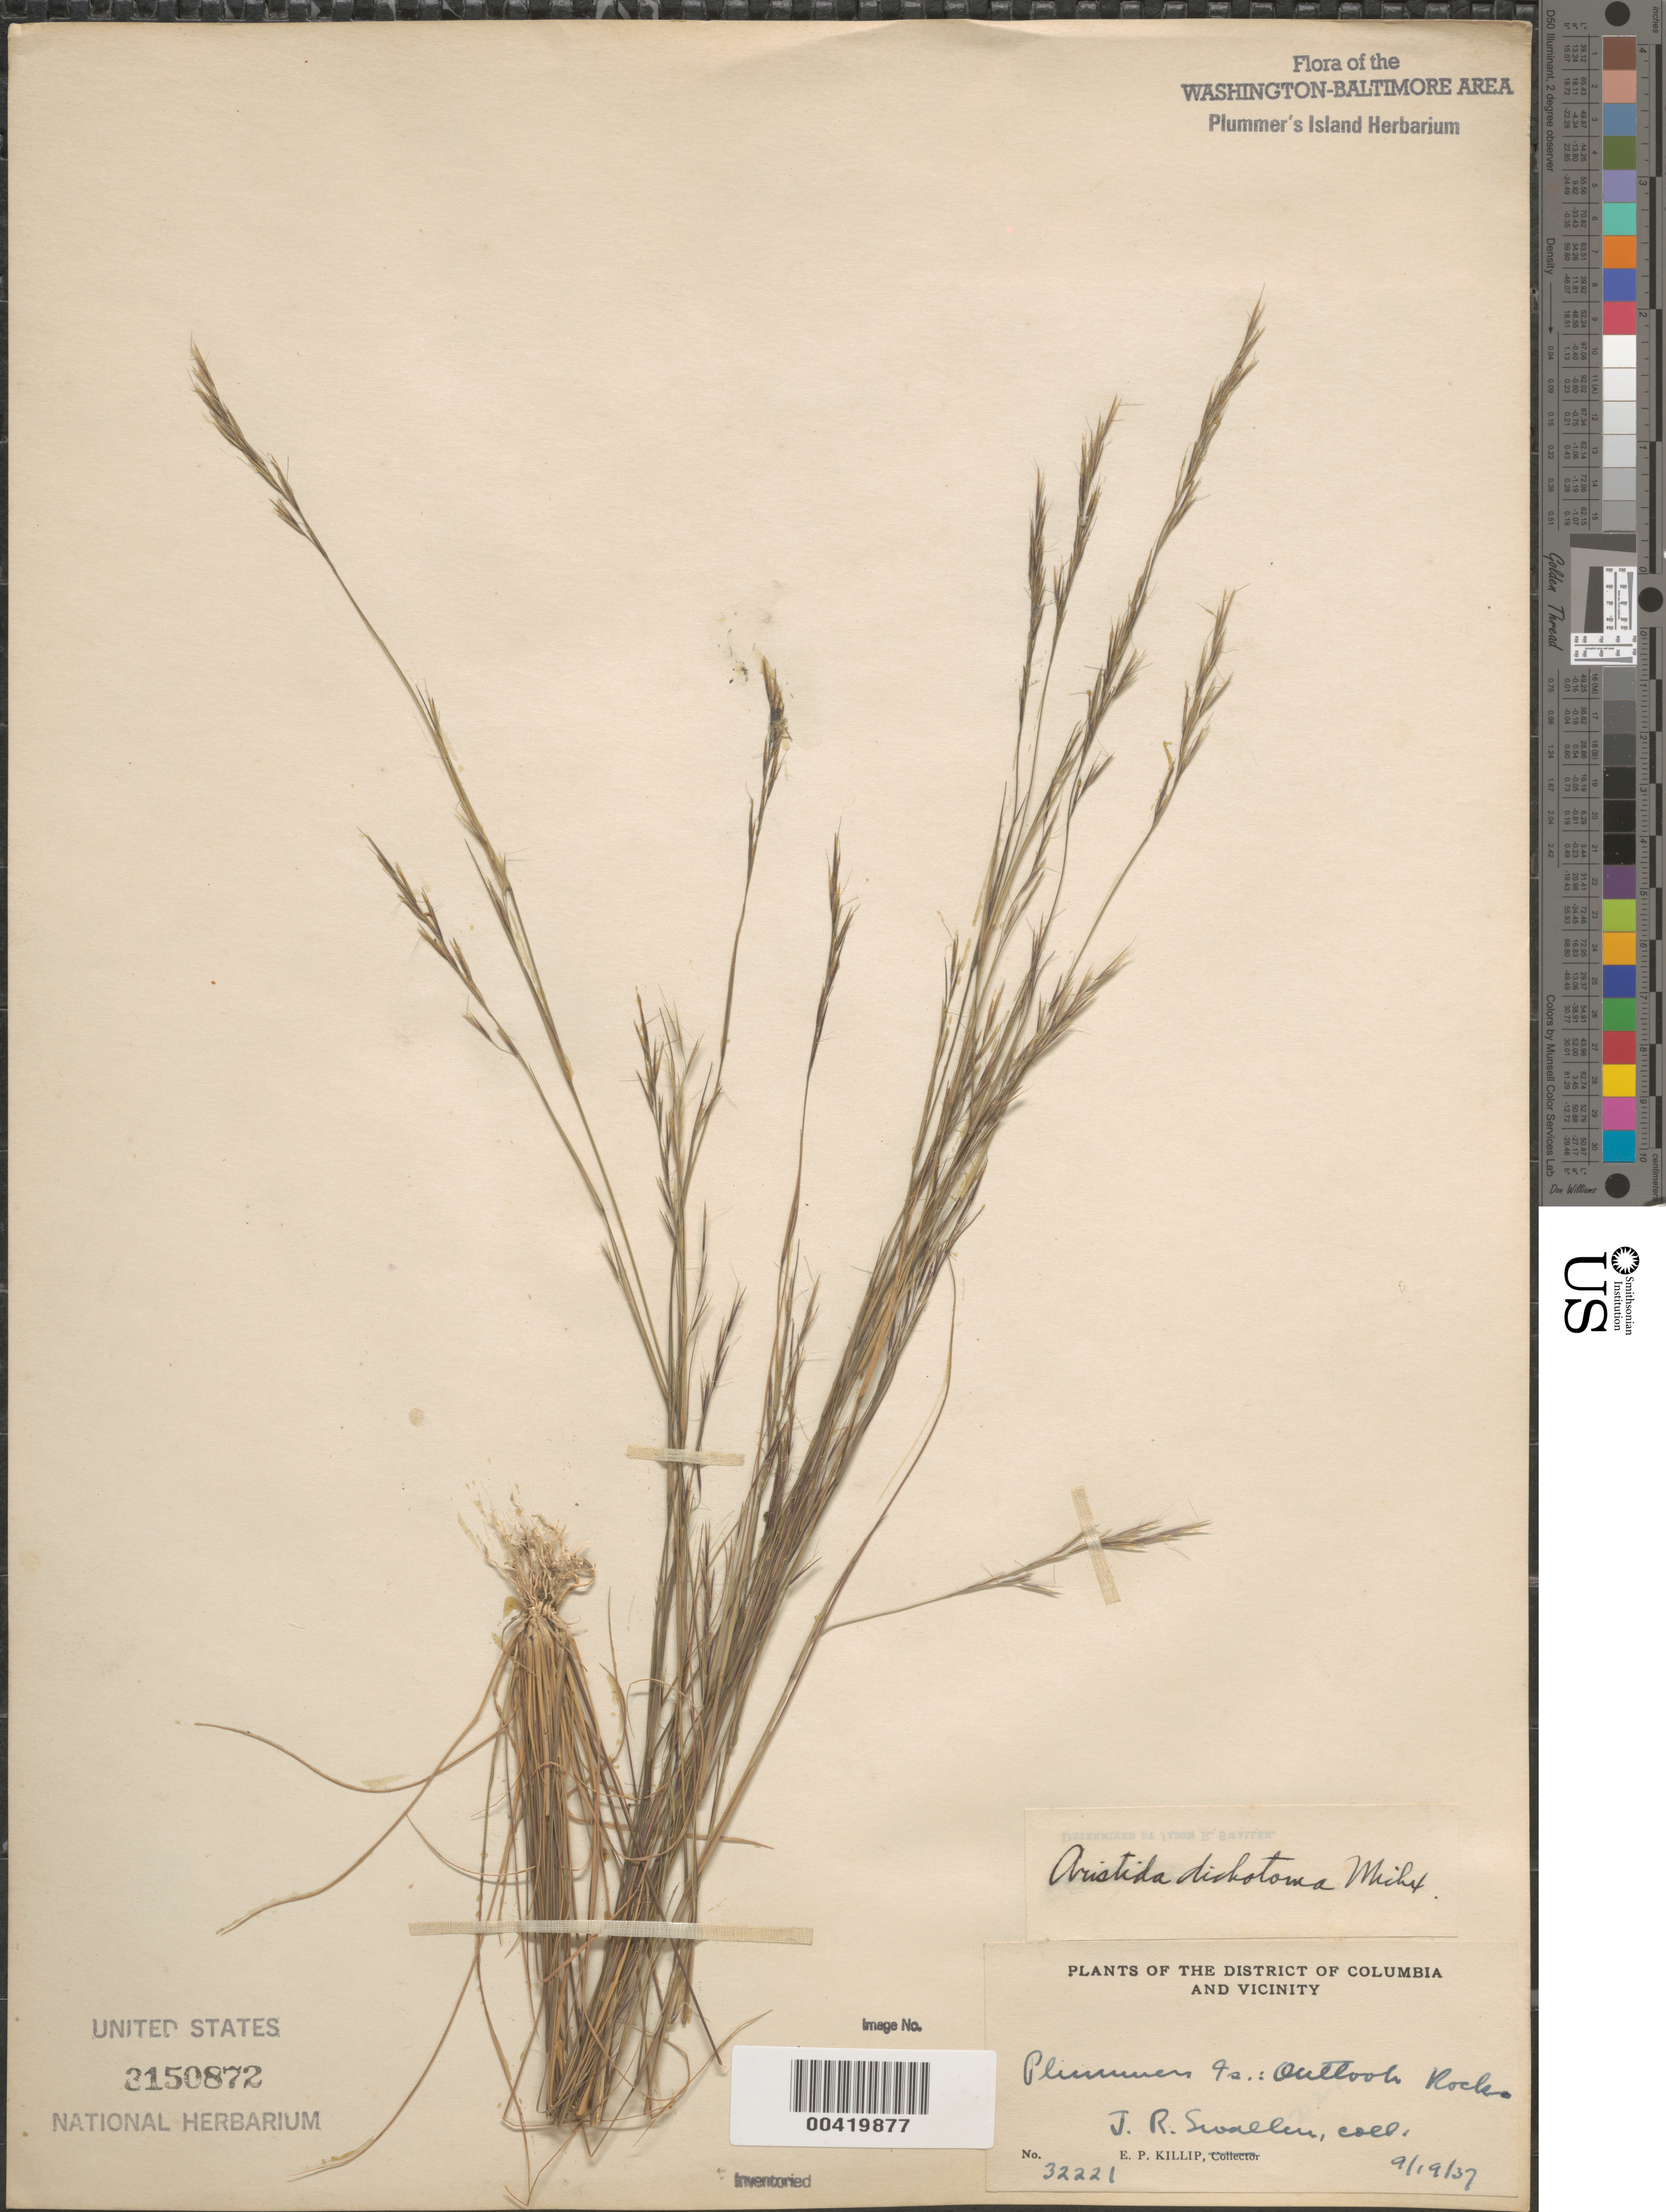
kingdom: Plantae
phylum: Tracheophyta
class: Liliopsida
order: Poales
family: Poaceae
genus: Aristida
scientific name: Aristida dichotoma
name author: Michx.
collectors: E. P. Killip & J. R. Swallen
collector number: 32221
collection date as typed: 19 Sep 1937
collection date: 1937-09-19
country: United States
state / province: Maryland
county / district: Montgomery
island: Plummers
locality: Plummer's Island; Outlook Rock C. & O. Canal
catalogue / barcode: US 3150872